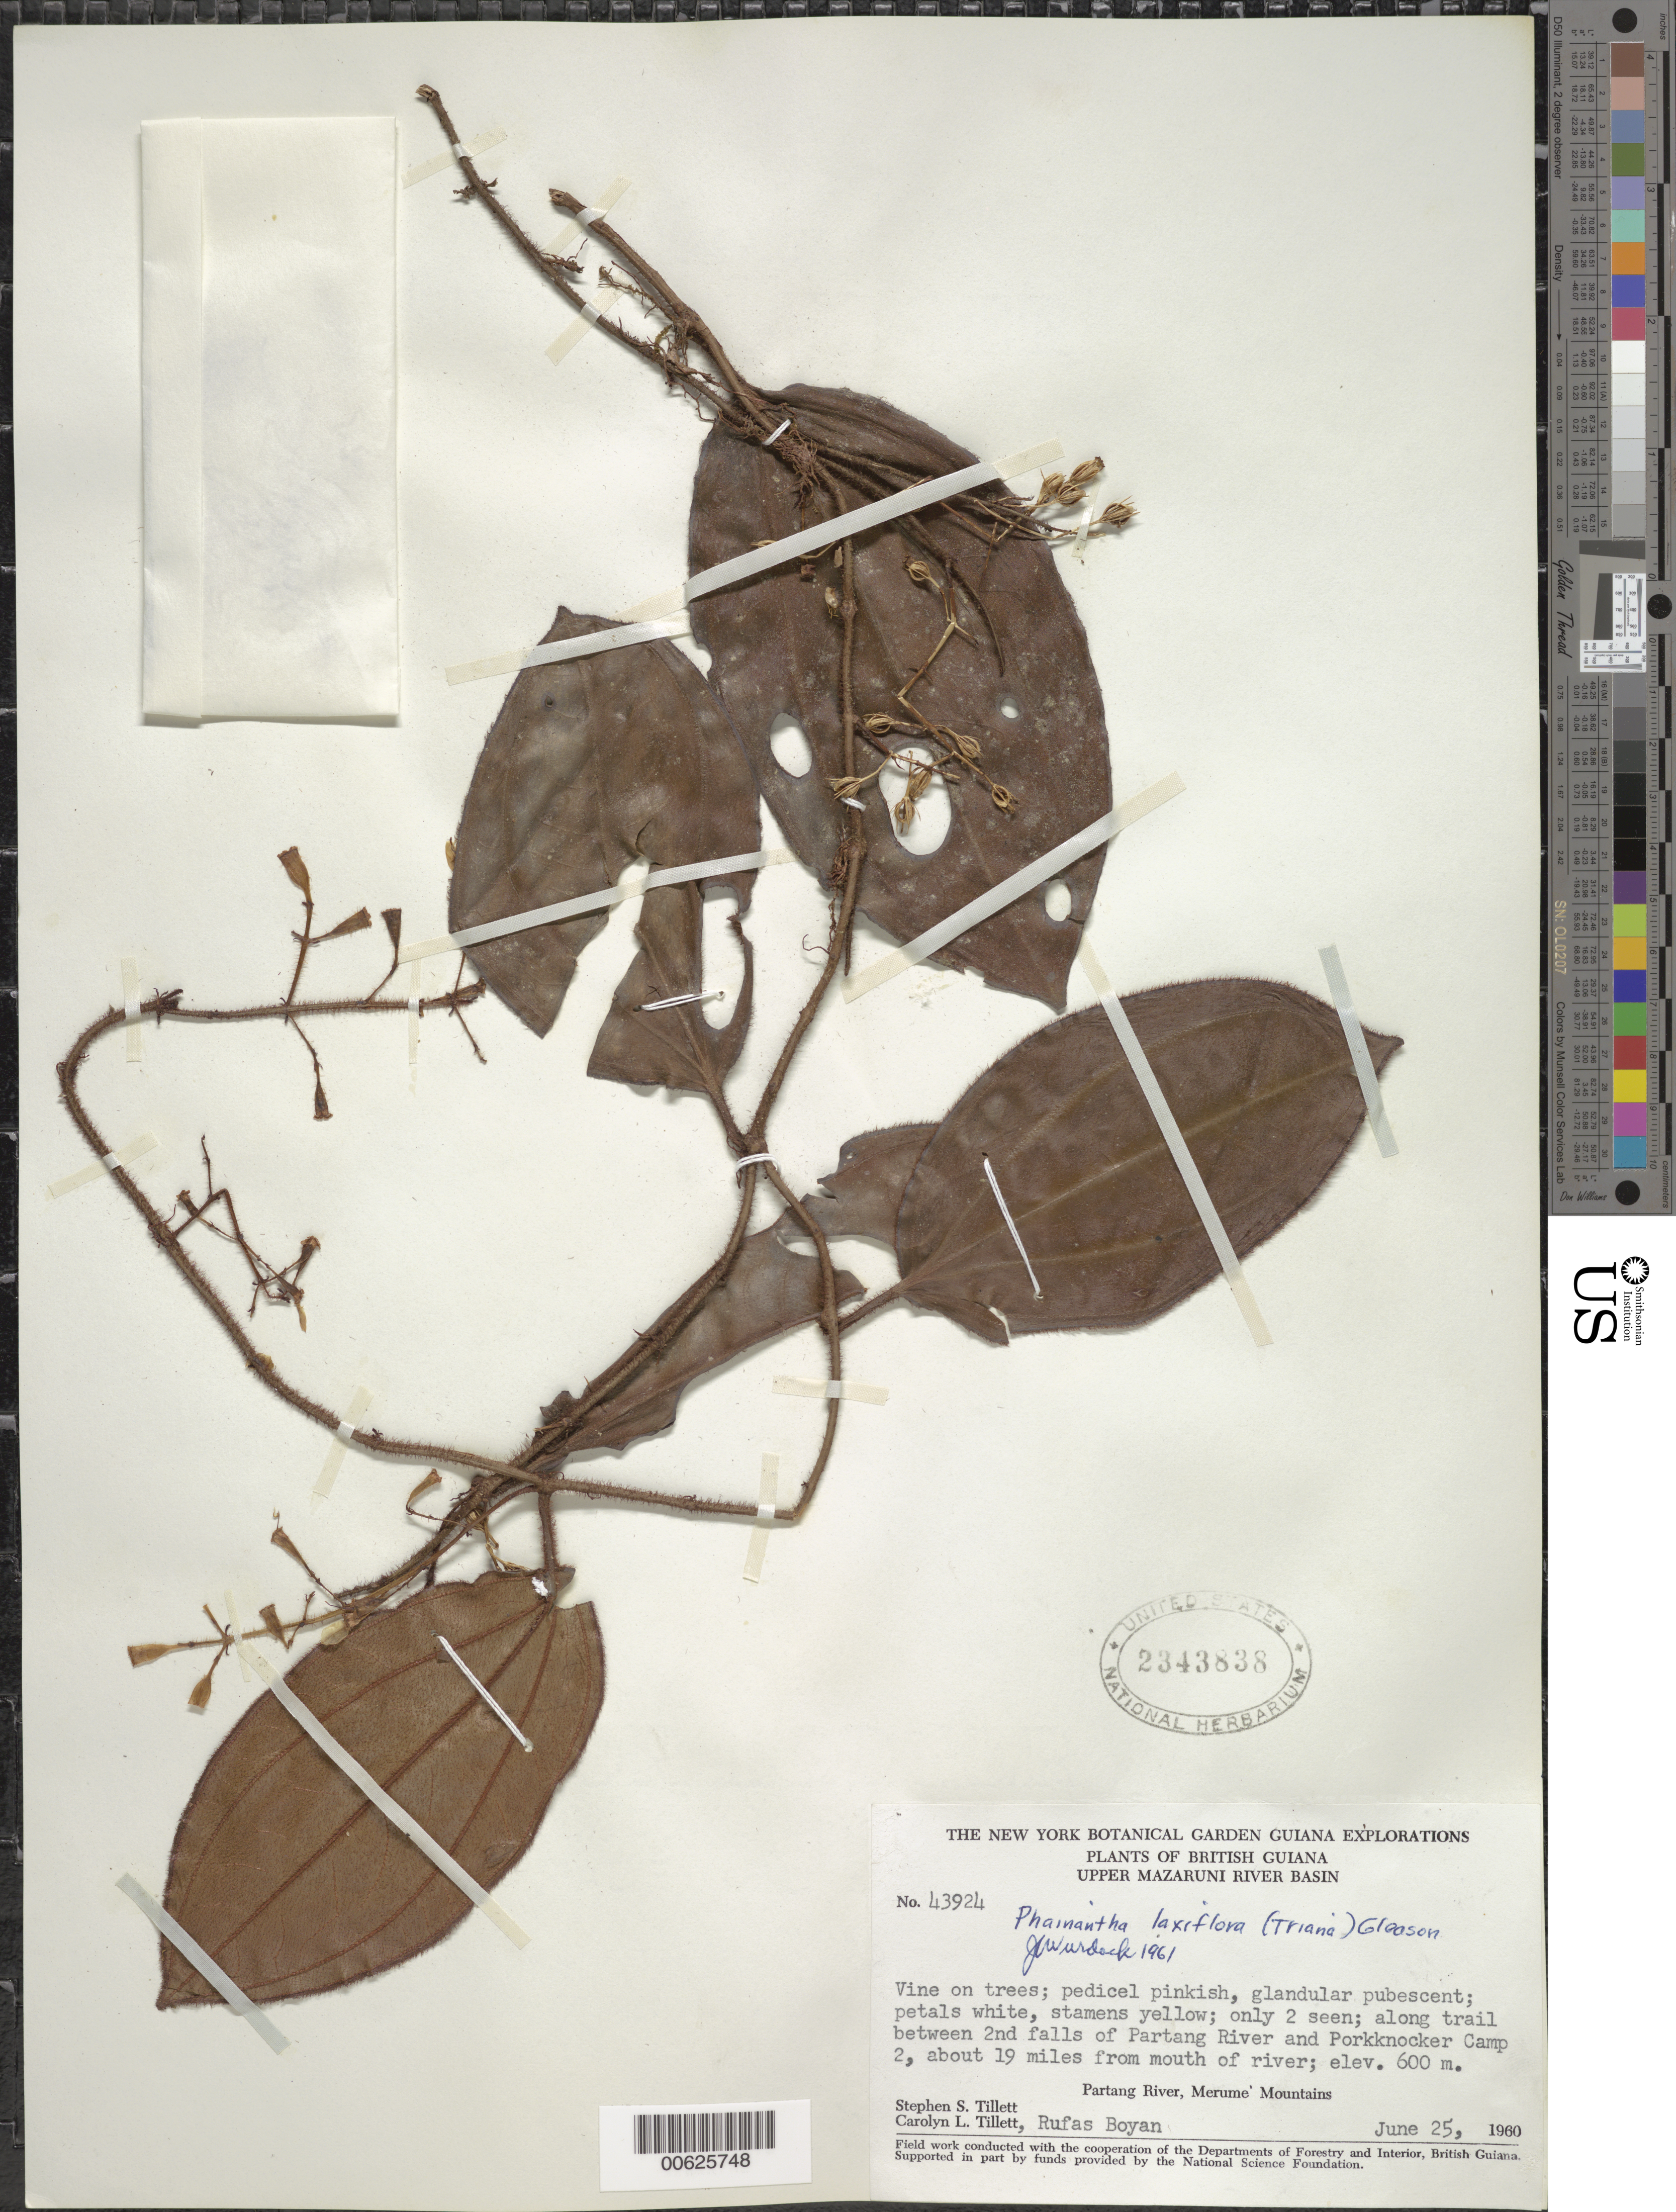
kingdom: Plantae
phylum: Tracheophyta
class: Magnoliopsida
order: Myrtales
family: Melastomataceae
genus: Phainantha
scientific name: Phainantha laxiflora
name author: (Triana) Gleason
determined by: Wurdack, John J., (US), US (UNITED STATES)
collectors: S. S. Tillett, C. L. Tillett & R. Boyan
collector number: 43924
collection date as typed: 25-Jun-60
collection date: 1960-06-25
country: Guyana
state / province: Cuyuni-Mazaruni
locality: Partang River, Porkknocker Camp 2, 19 mi. from mouth of river, Upper Mazaruni River basin; Merume Mountains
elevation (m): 600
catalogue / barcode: US 2343838